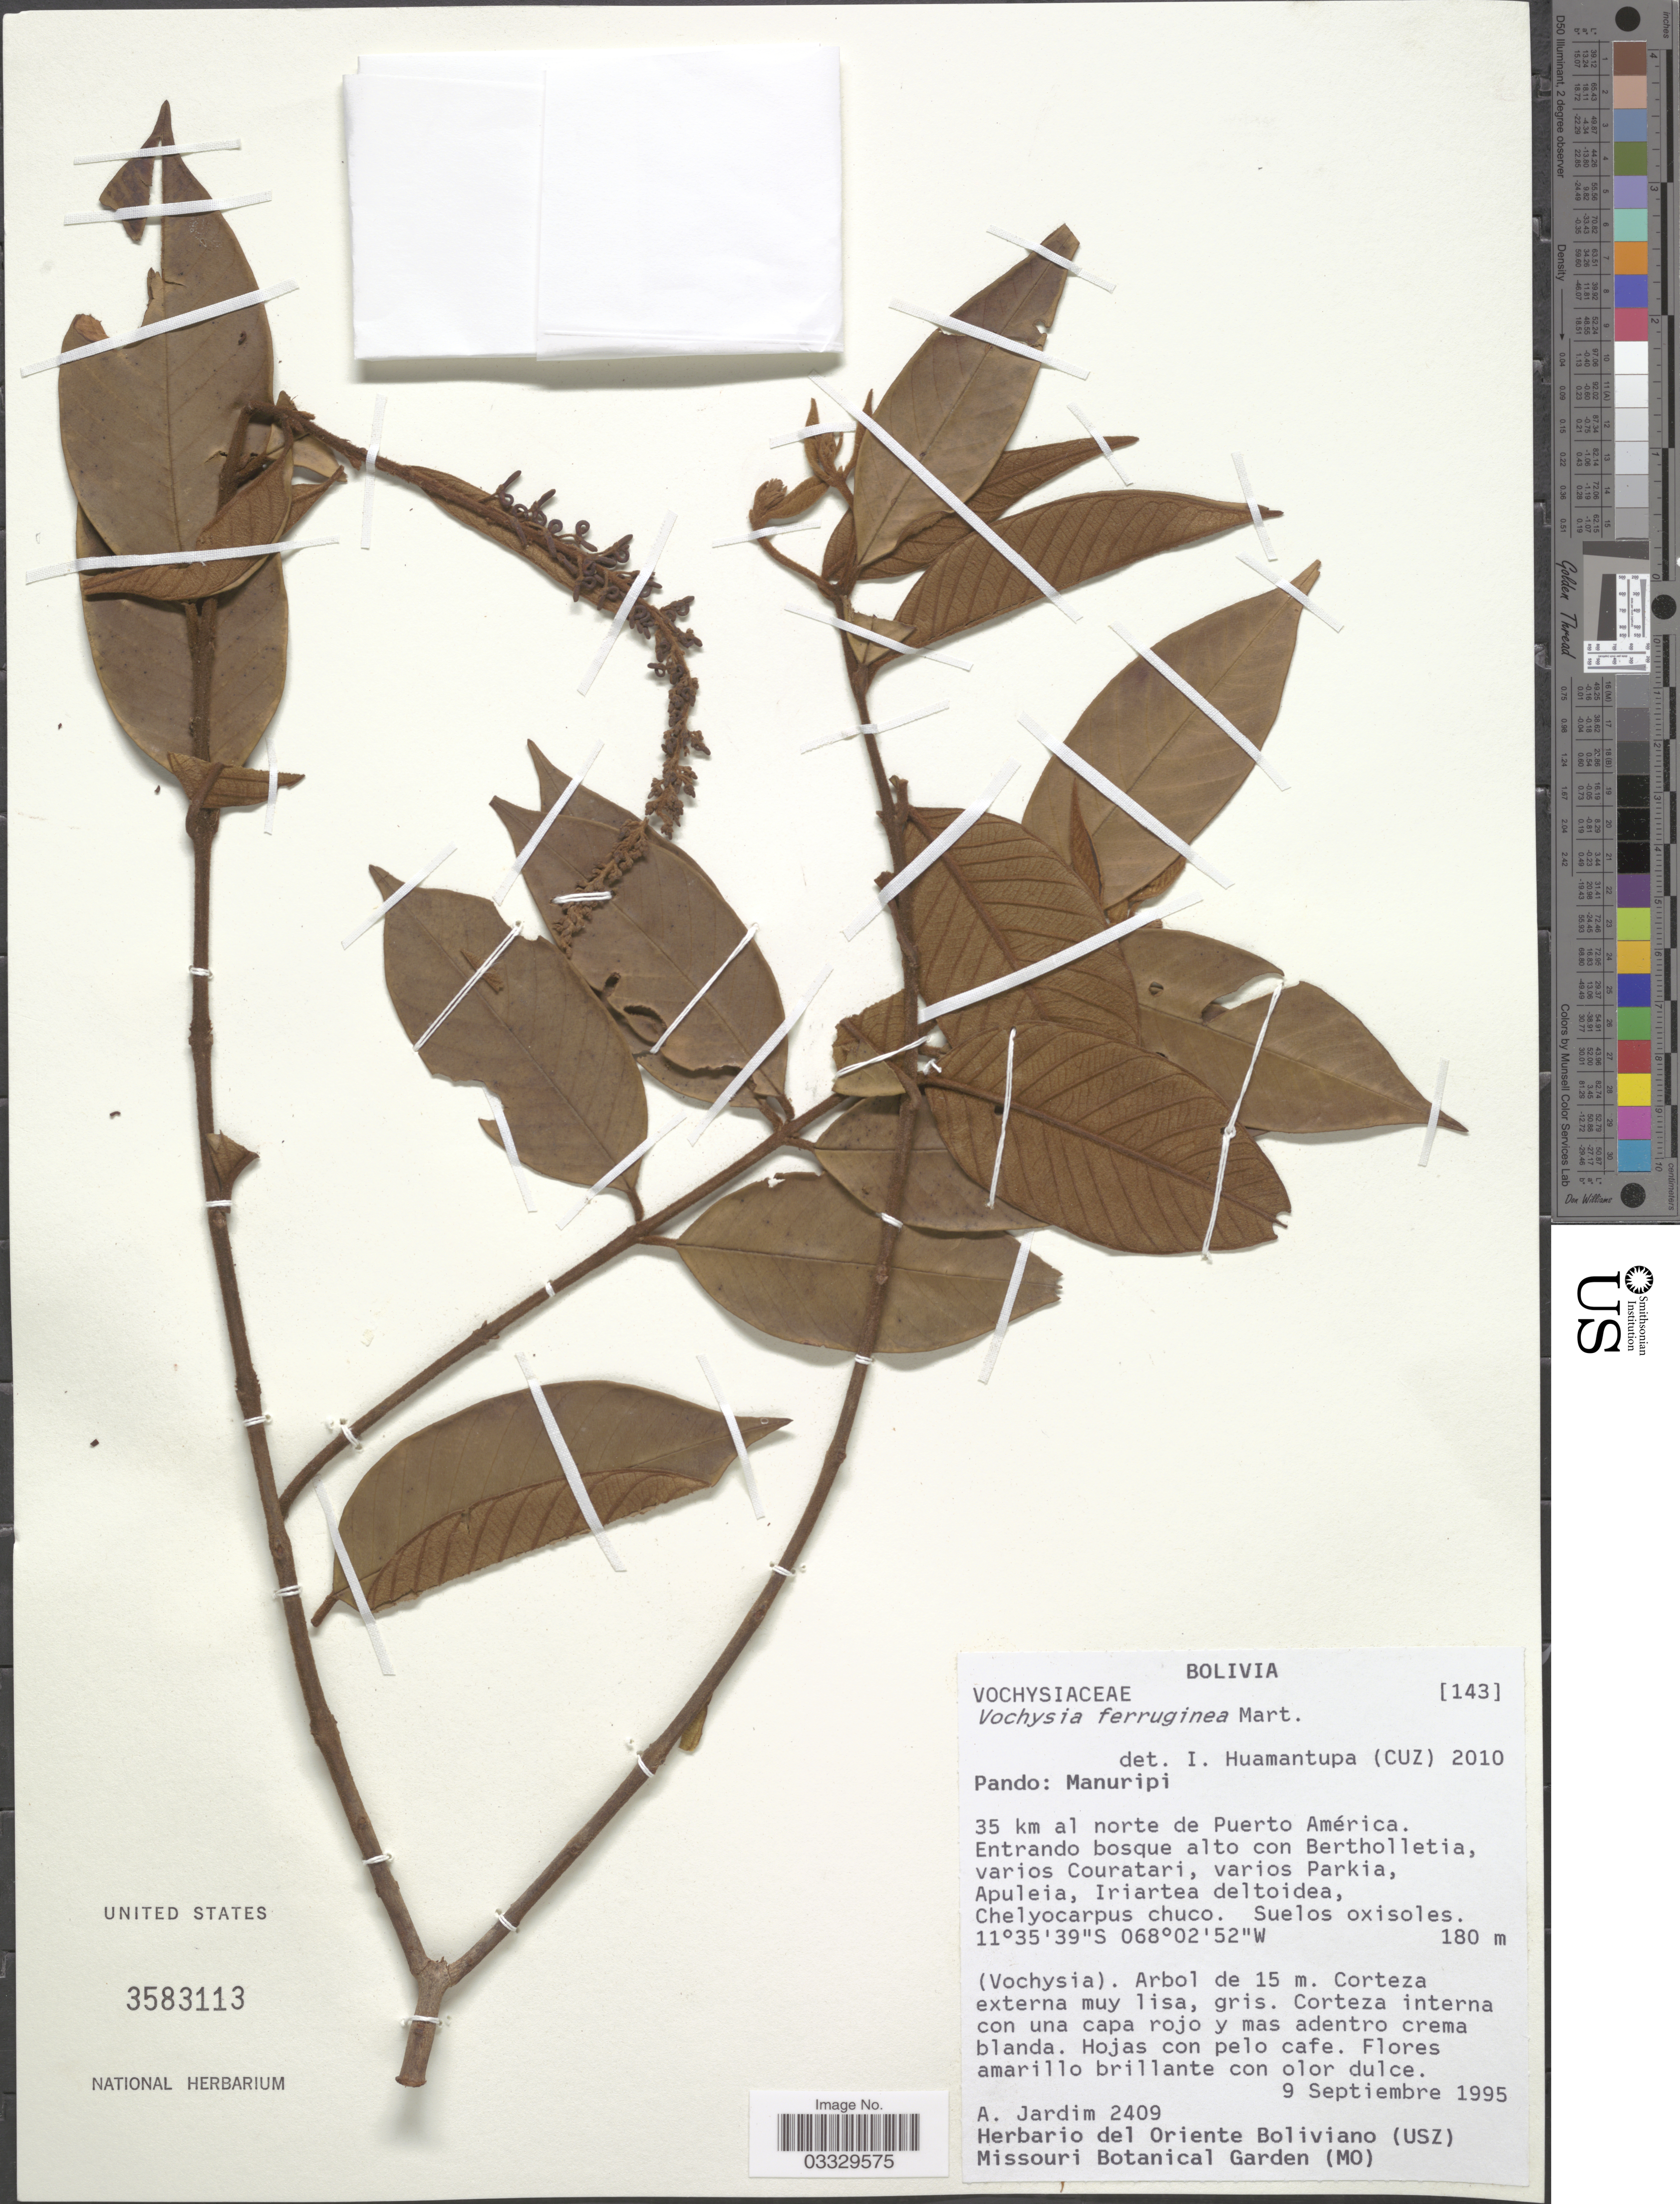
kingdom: Plantae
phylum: Tracheophyta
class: Magnoliopsida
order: Myrtales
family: Vochysiaceae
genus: Vochysia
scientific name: Vochysia ferruginea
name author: Mart.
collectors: A. Jardim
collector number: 2409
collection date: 1995-09-09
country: Bolivia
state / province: Pando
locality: Manuripi. 35 km al norte de Puerto América.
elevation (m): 180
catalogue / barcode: US 3583113